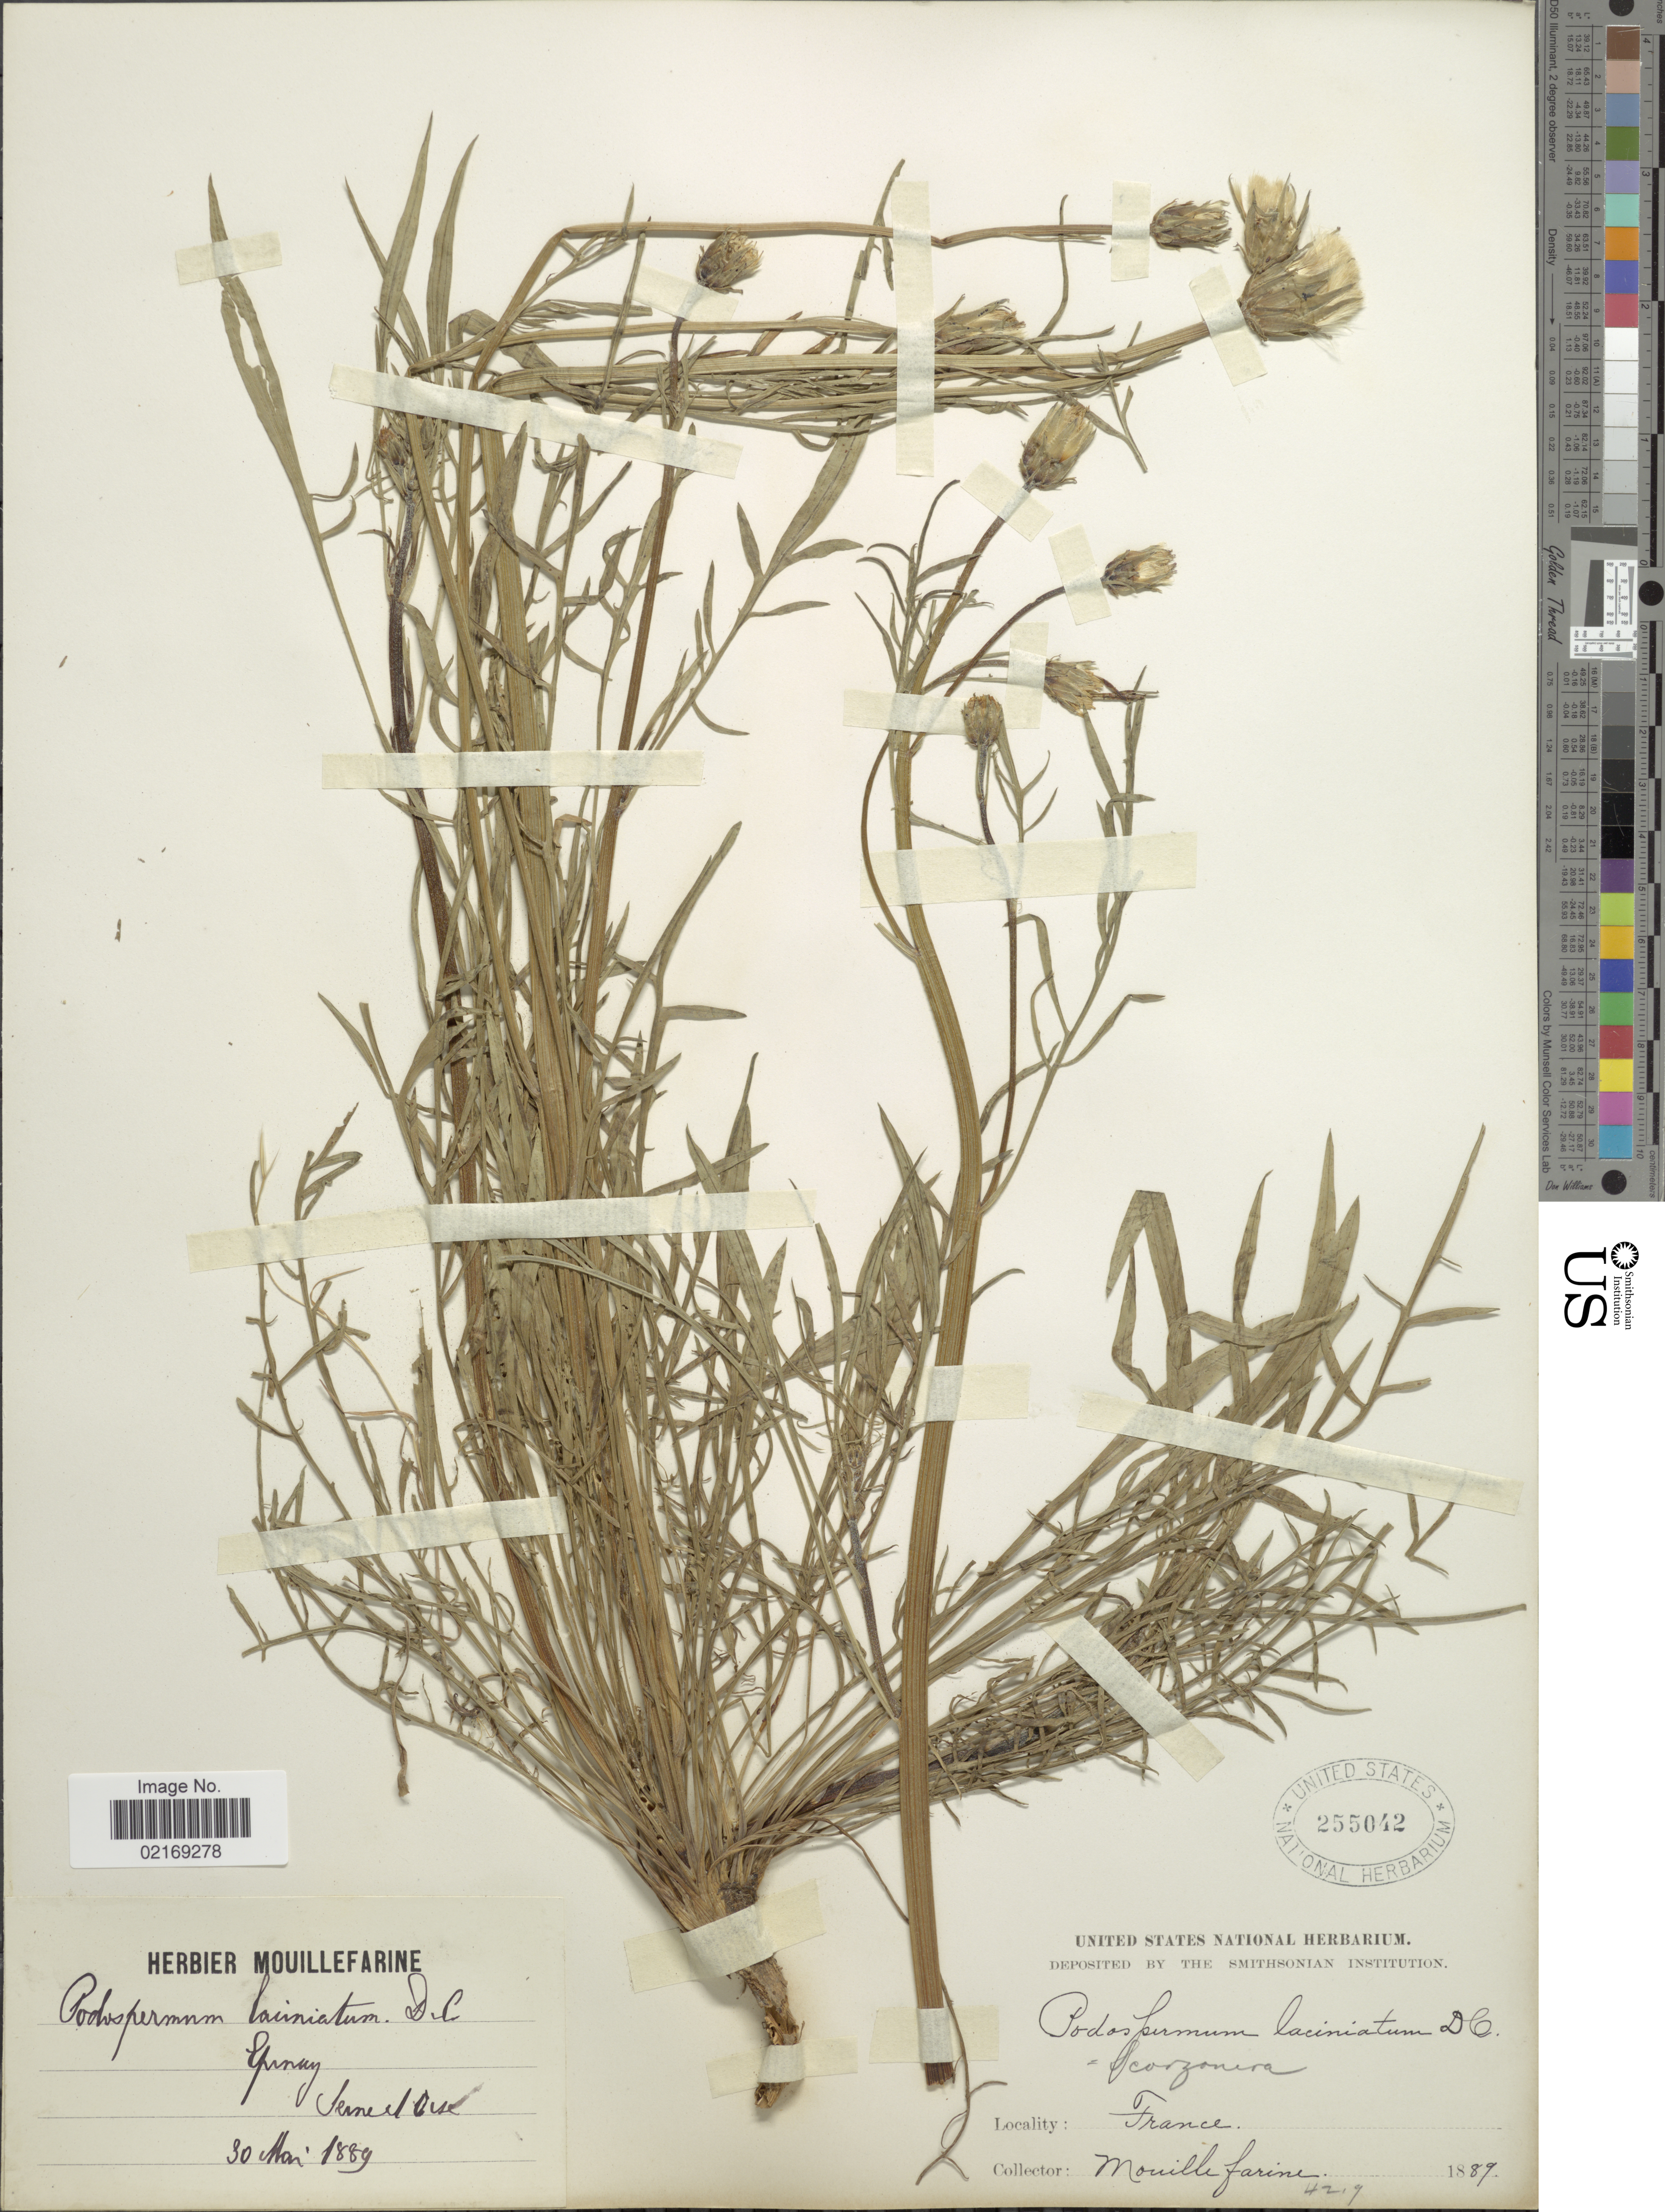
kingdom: Plantae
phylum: Tracheophyta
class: Magnoliopsida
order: Asterales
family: Asteraceae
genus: Podospermum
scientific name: Podospermum laciniatum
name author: (L.) DC.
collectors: A. Mouillefarine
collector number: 4219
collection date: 1889-05-30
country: France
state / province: Île-de-France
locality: Epinay, Seine et Oise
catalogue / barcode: US 255042